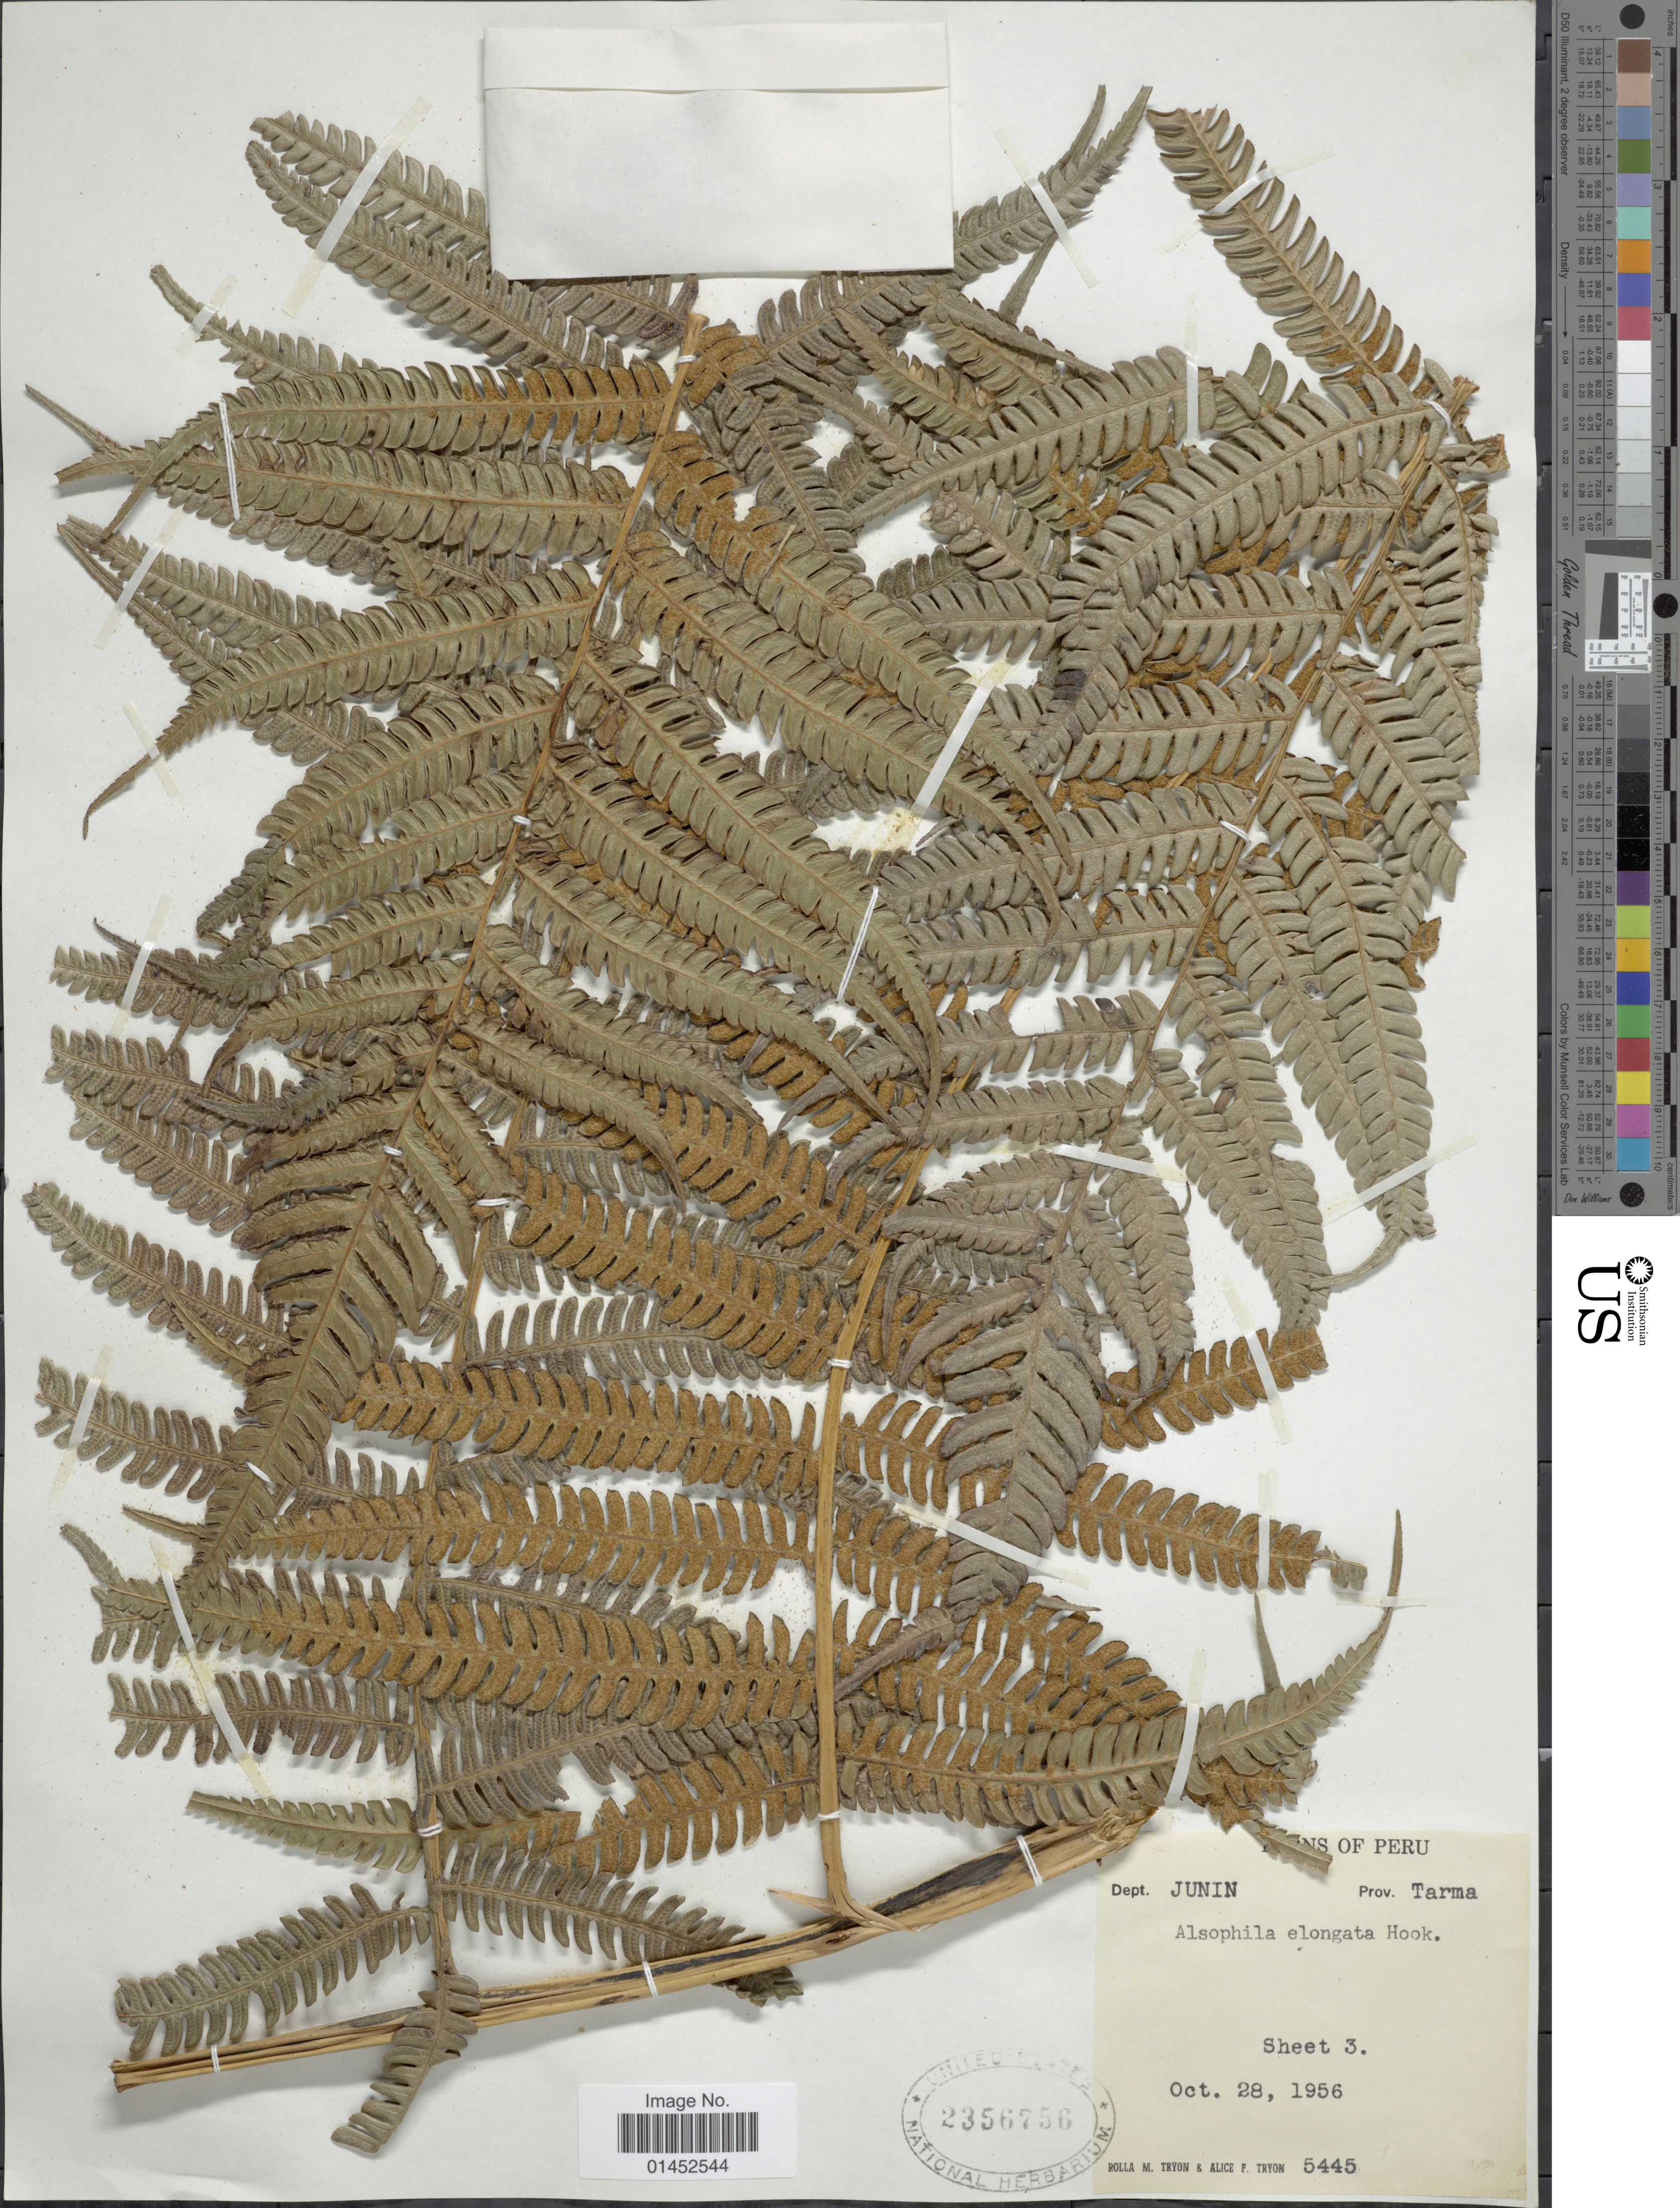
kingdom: Plantae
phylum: Tracheophyta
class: Polypodiopsida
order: Cyatheales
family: Cyatheaceae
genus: Cyathea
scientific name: Cyathea poeppigii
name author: (Hook.) Domin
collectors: R. M. Tryon & A. F. Tryon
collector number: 5445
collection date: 1956-10-28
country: Peru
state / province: Junín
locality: Prov. Tarma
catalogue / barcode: US 23596756